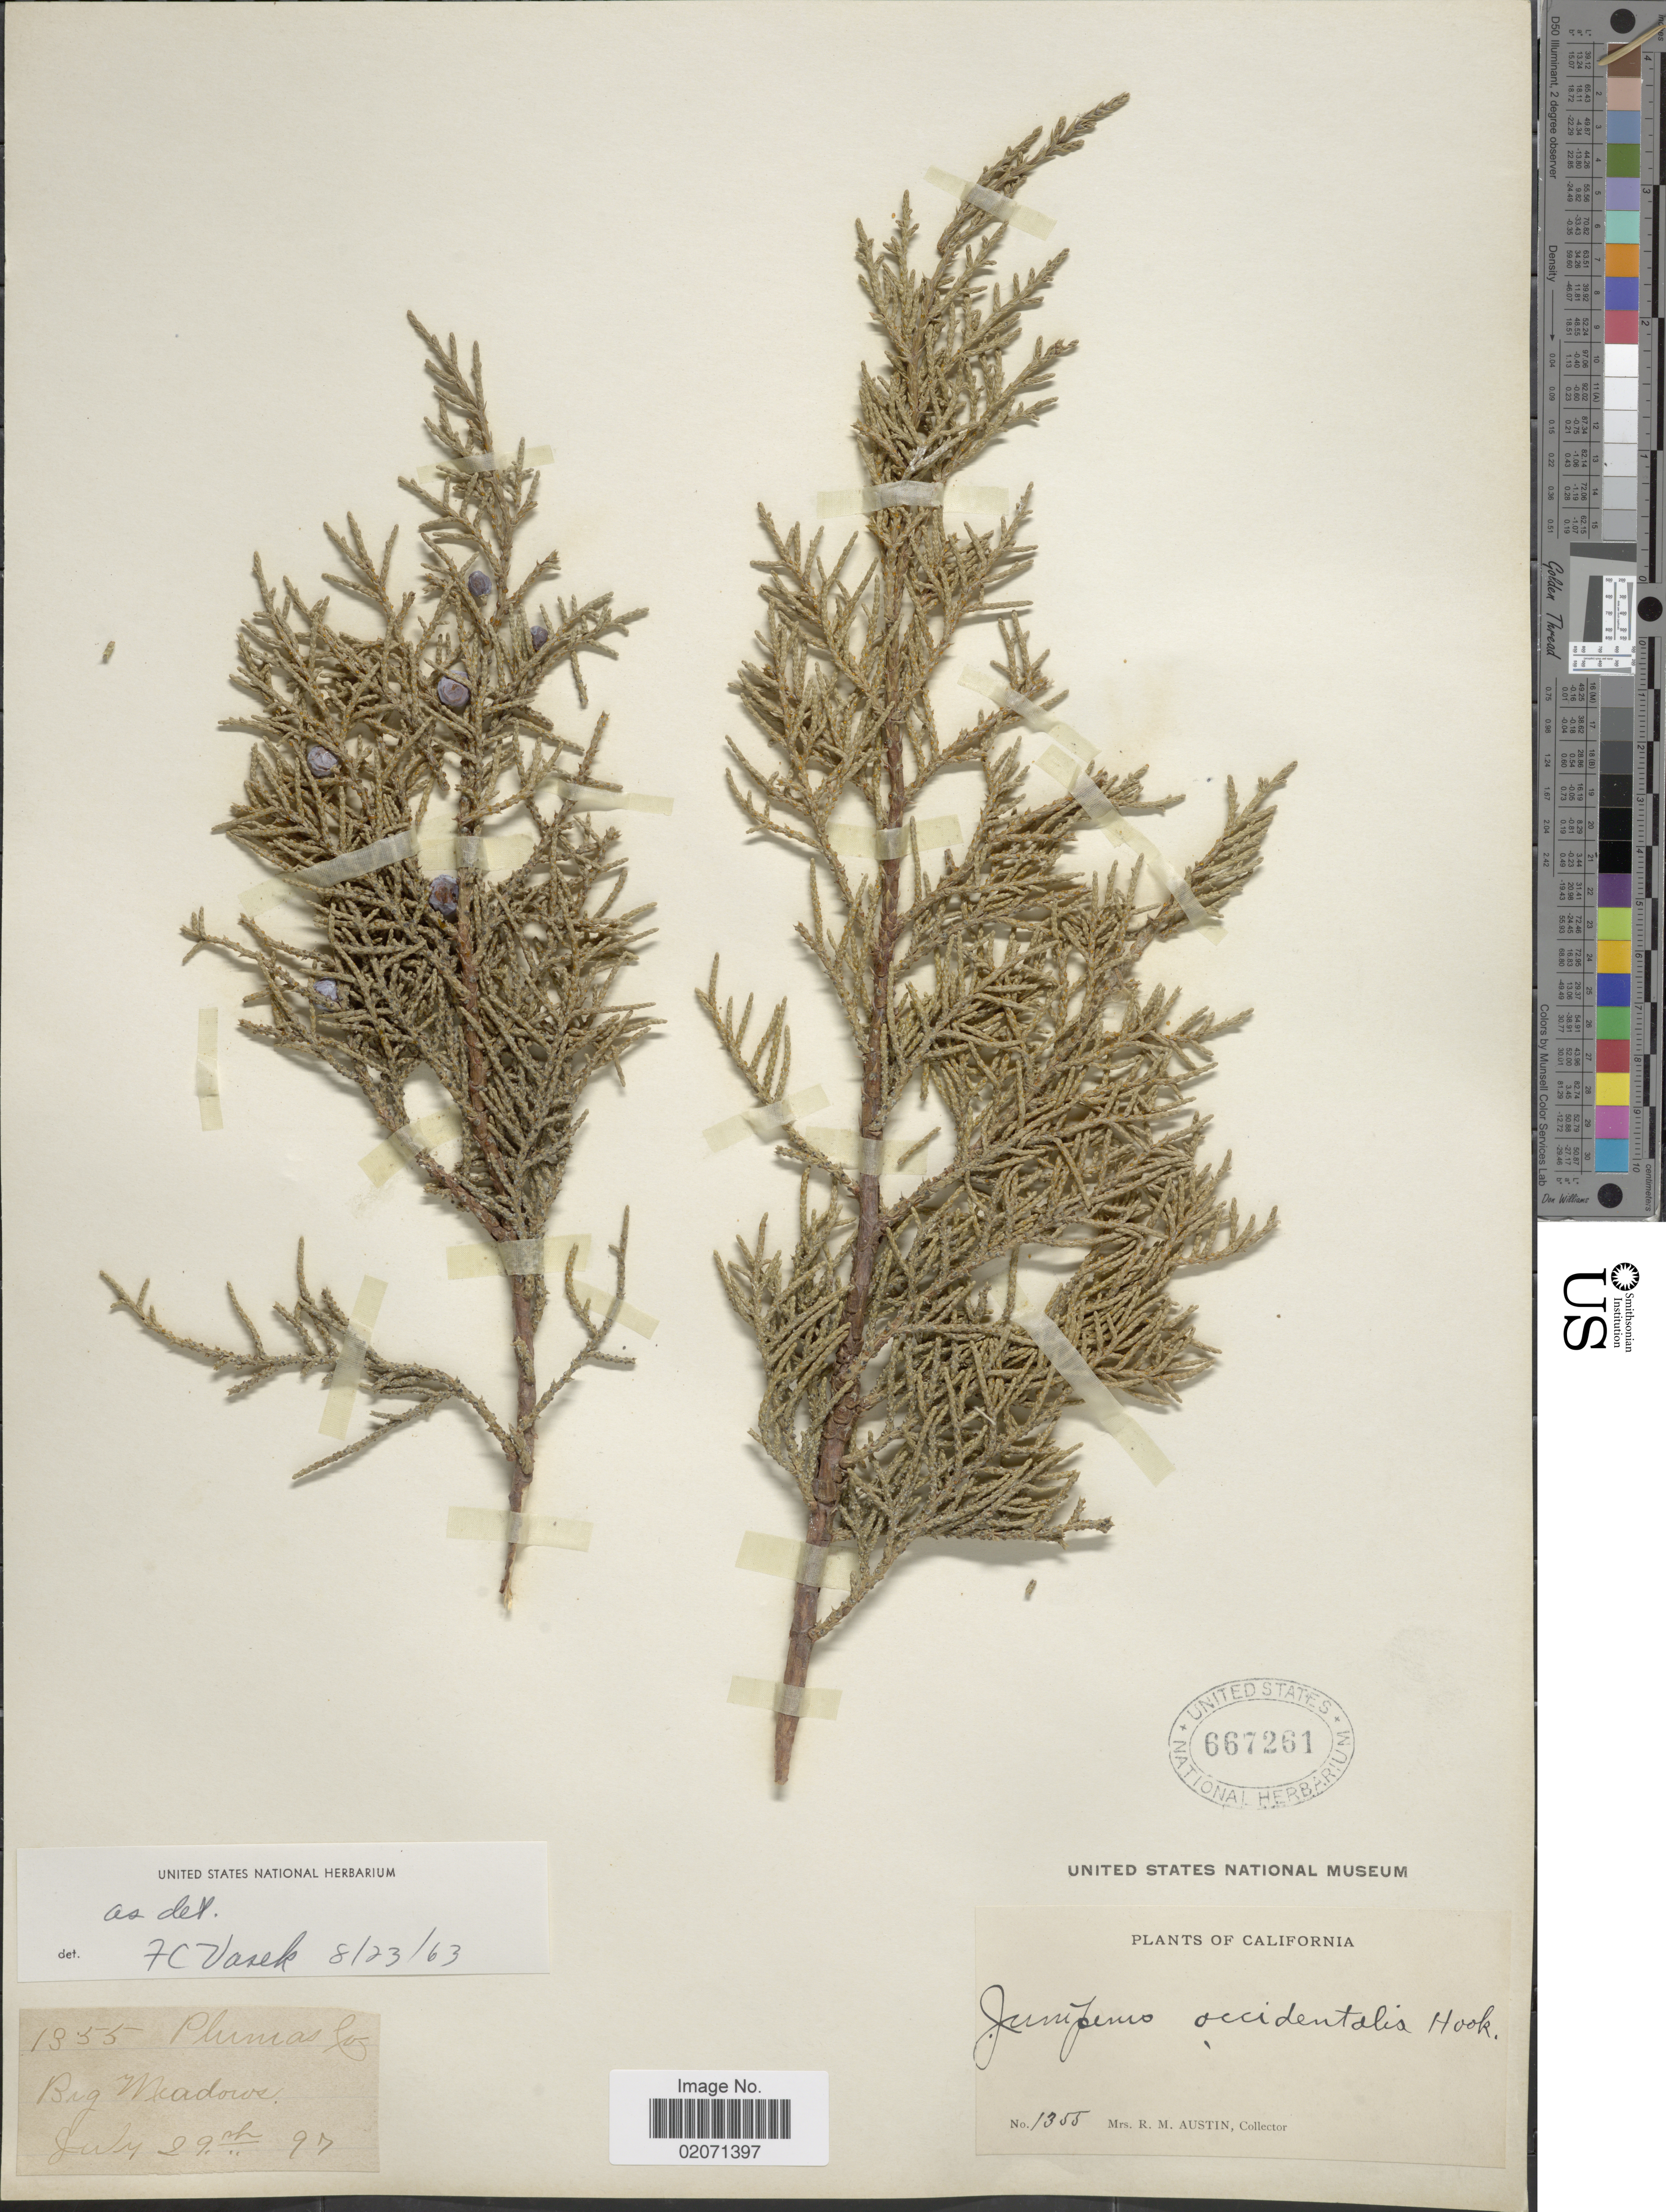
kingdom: Plantae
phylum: Tracheophyta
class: Pinopsida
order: Pinales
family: Cupressaceae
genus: Juniperus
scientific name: Juniperus occidentalis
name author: Hook.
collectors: R. Austin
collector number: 1355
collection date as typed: Transcribed d/m/y: 29/7/97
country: United States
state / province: California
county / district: Plumas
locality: Plumas Co. Big Meadows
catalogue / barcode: US 667261